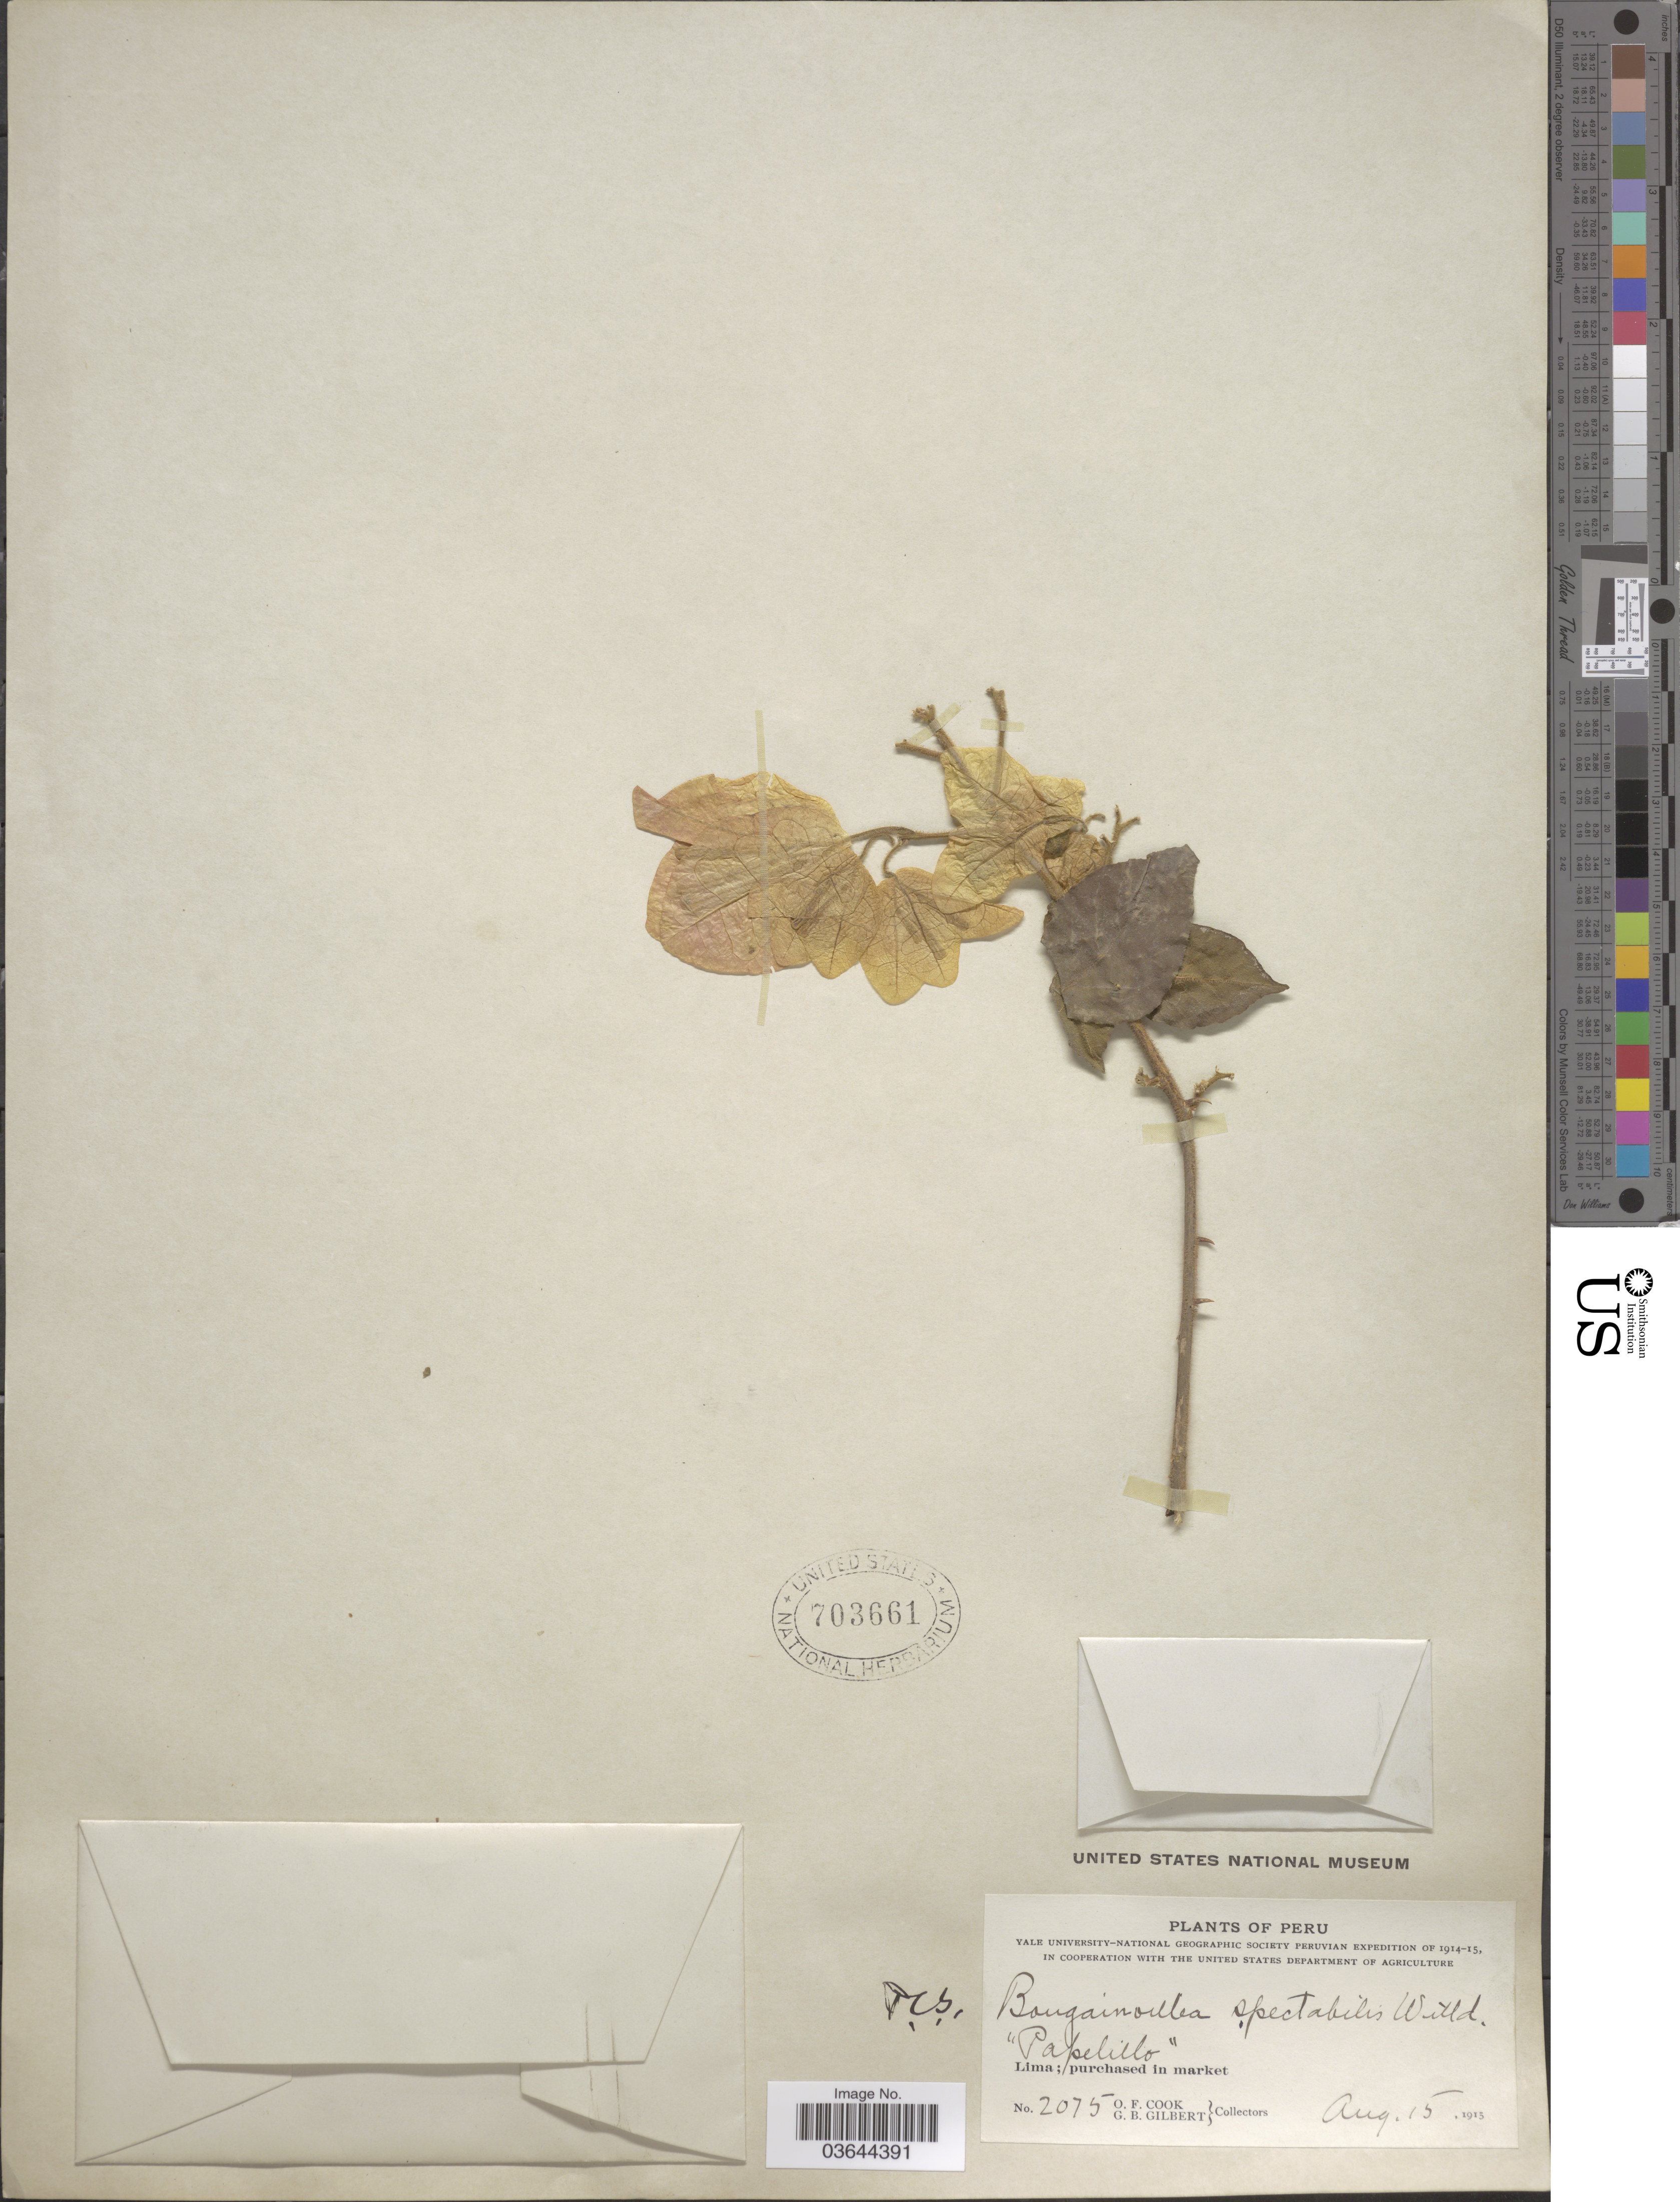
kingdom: Plantae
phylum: Tracheophyta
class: Magnoliopsida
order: Caryophyllales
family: Nyctaginaceae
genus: Bougainvillea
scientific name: Bougainvillea spectabilis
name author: Willd.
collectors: O. F. Cook & G. B. Gilbert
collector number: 2075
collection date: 1915-08-15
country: Peru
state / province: Lima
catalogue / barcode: US 703661